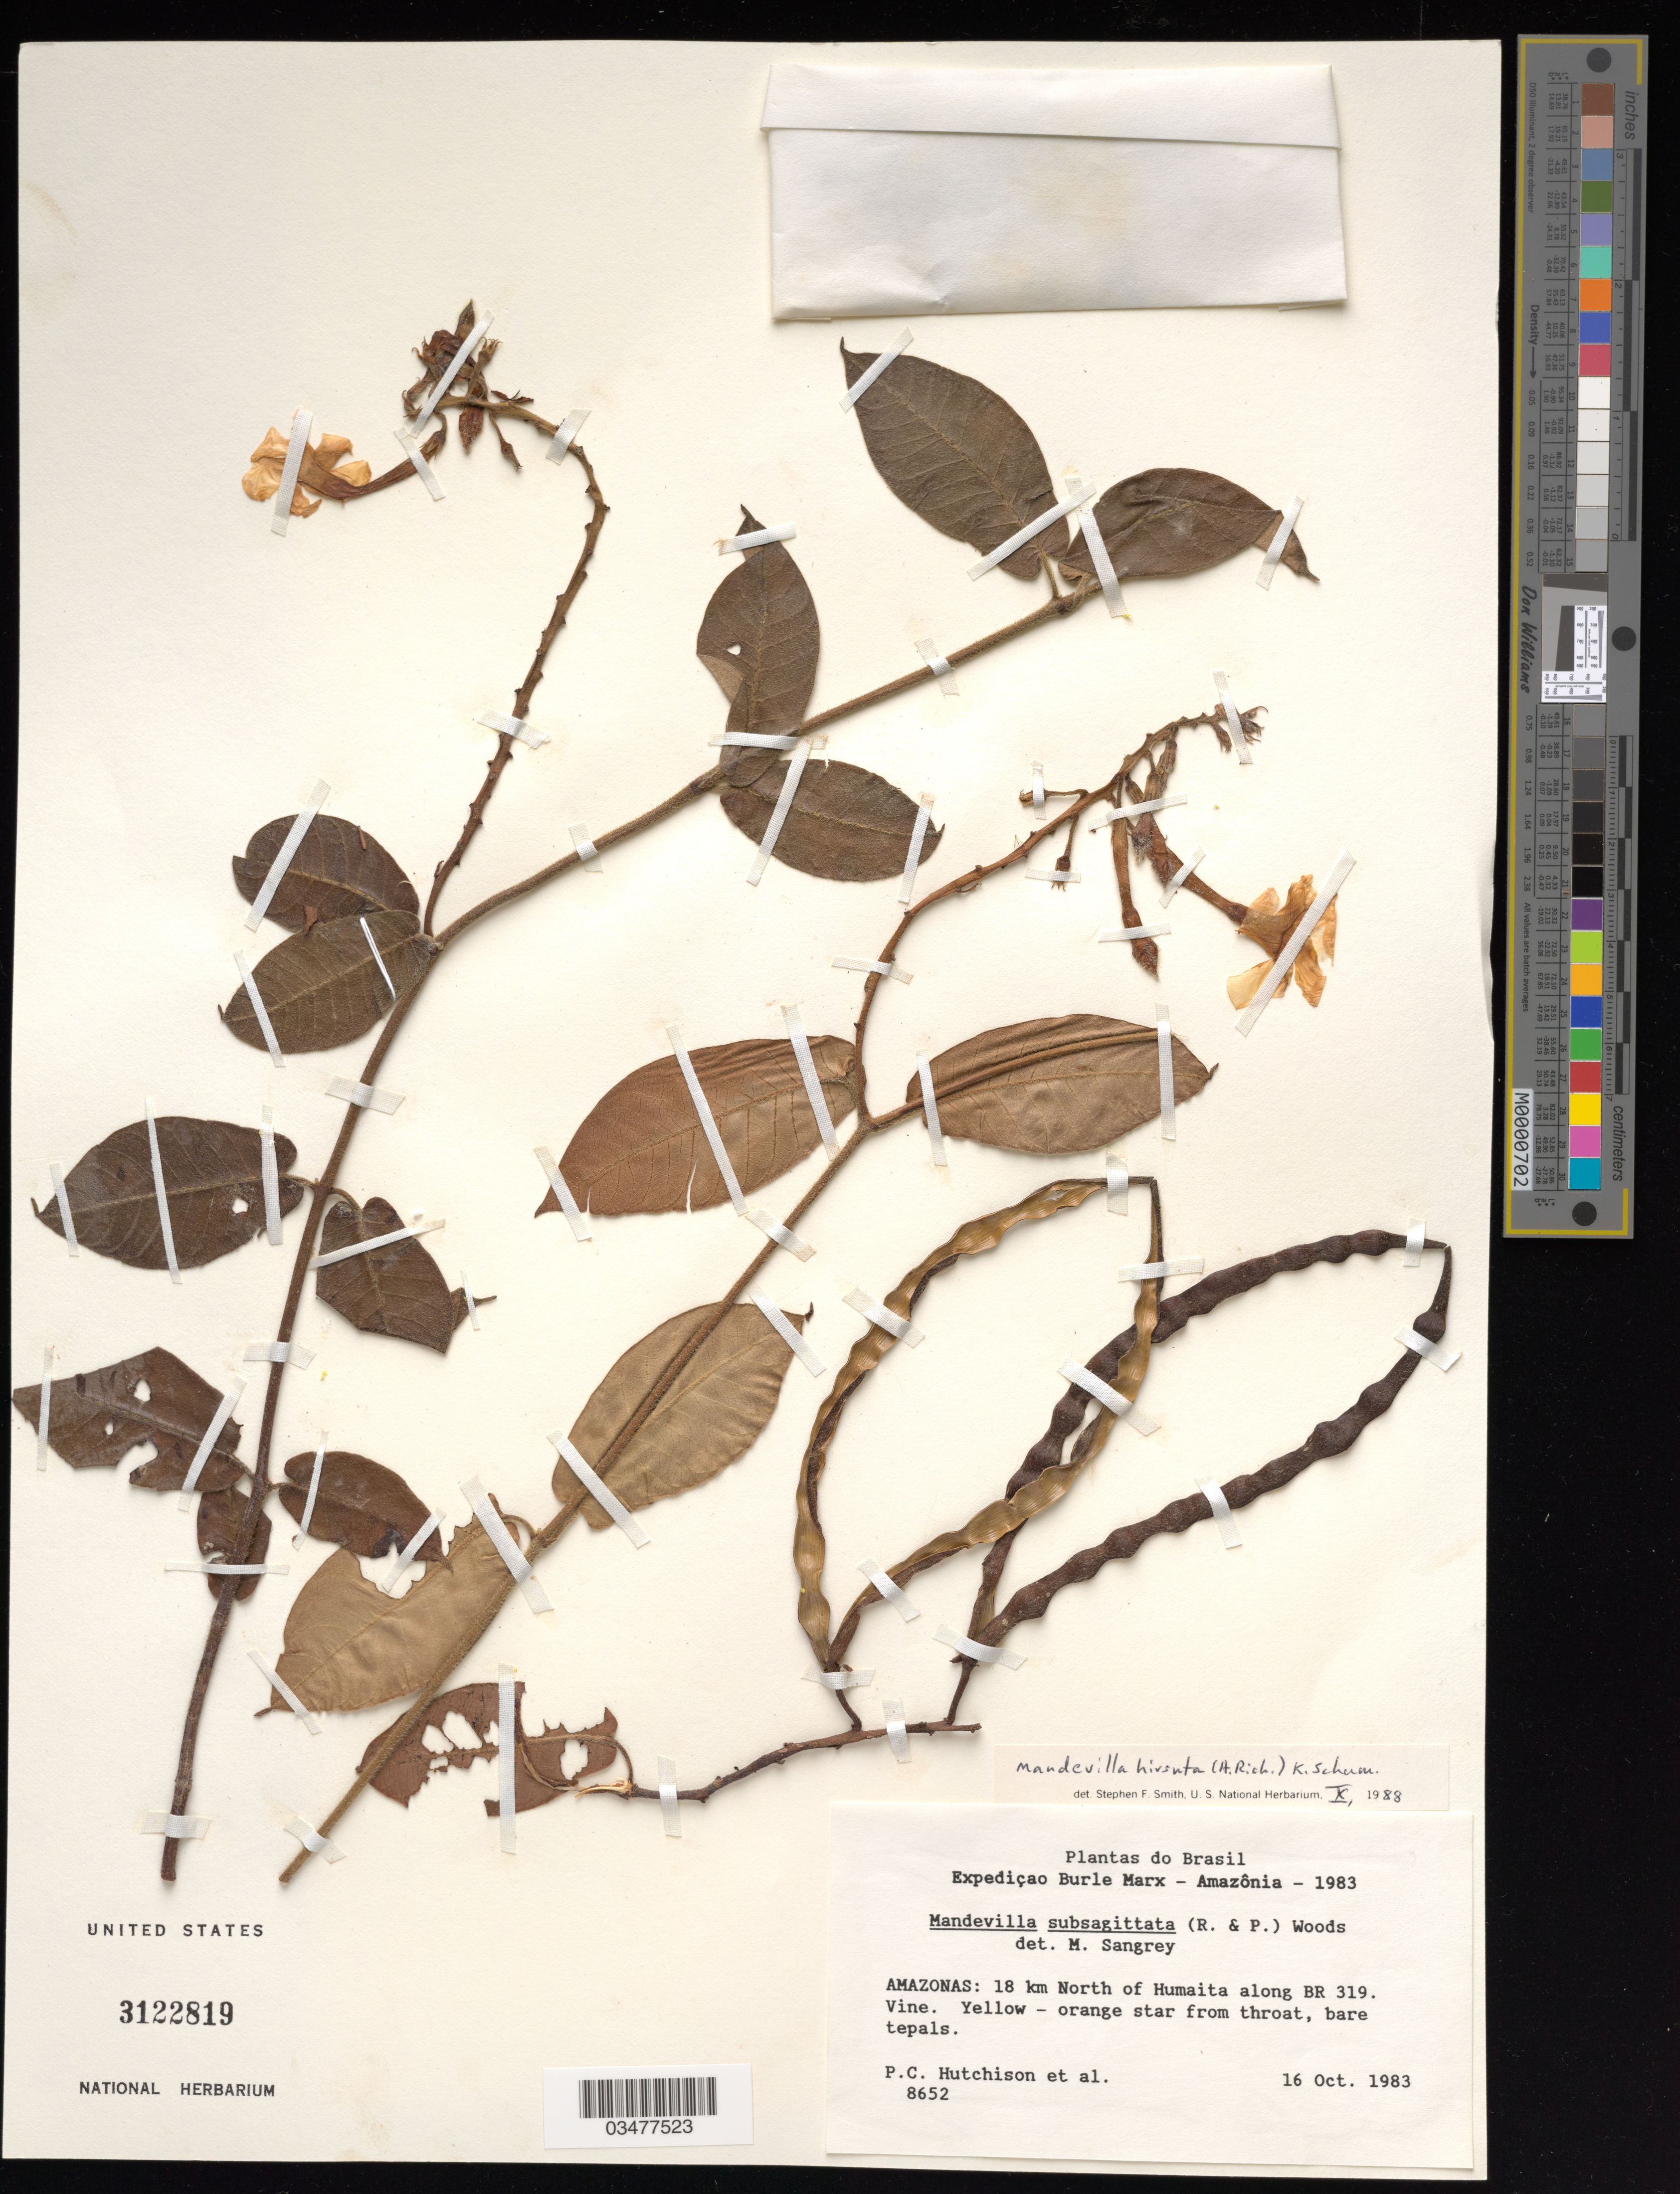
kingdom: Plantae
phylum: Tracheophyta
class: Magnoliopsida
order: Gentianales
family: Apocynaceae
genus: Mandevilla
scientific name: Mandevilla hirsuta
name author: (Rich.) K. Schum.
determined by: Smith, Stephen F., (US), NMNH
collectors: P. C. Hutchison et al.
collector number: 8652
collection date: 1983-10-16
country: Brazil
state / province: Amazonas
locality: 18 km North of Humaita along BR 319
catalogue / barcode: US 3122819